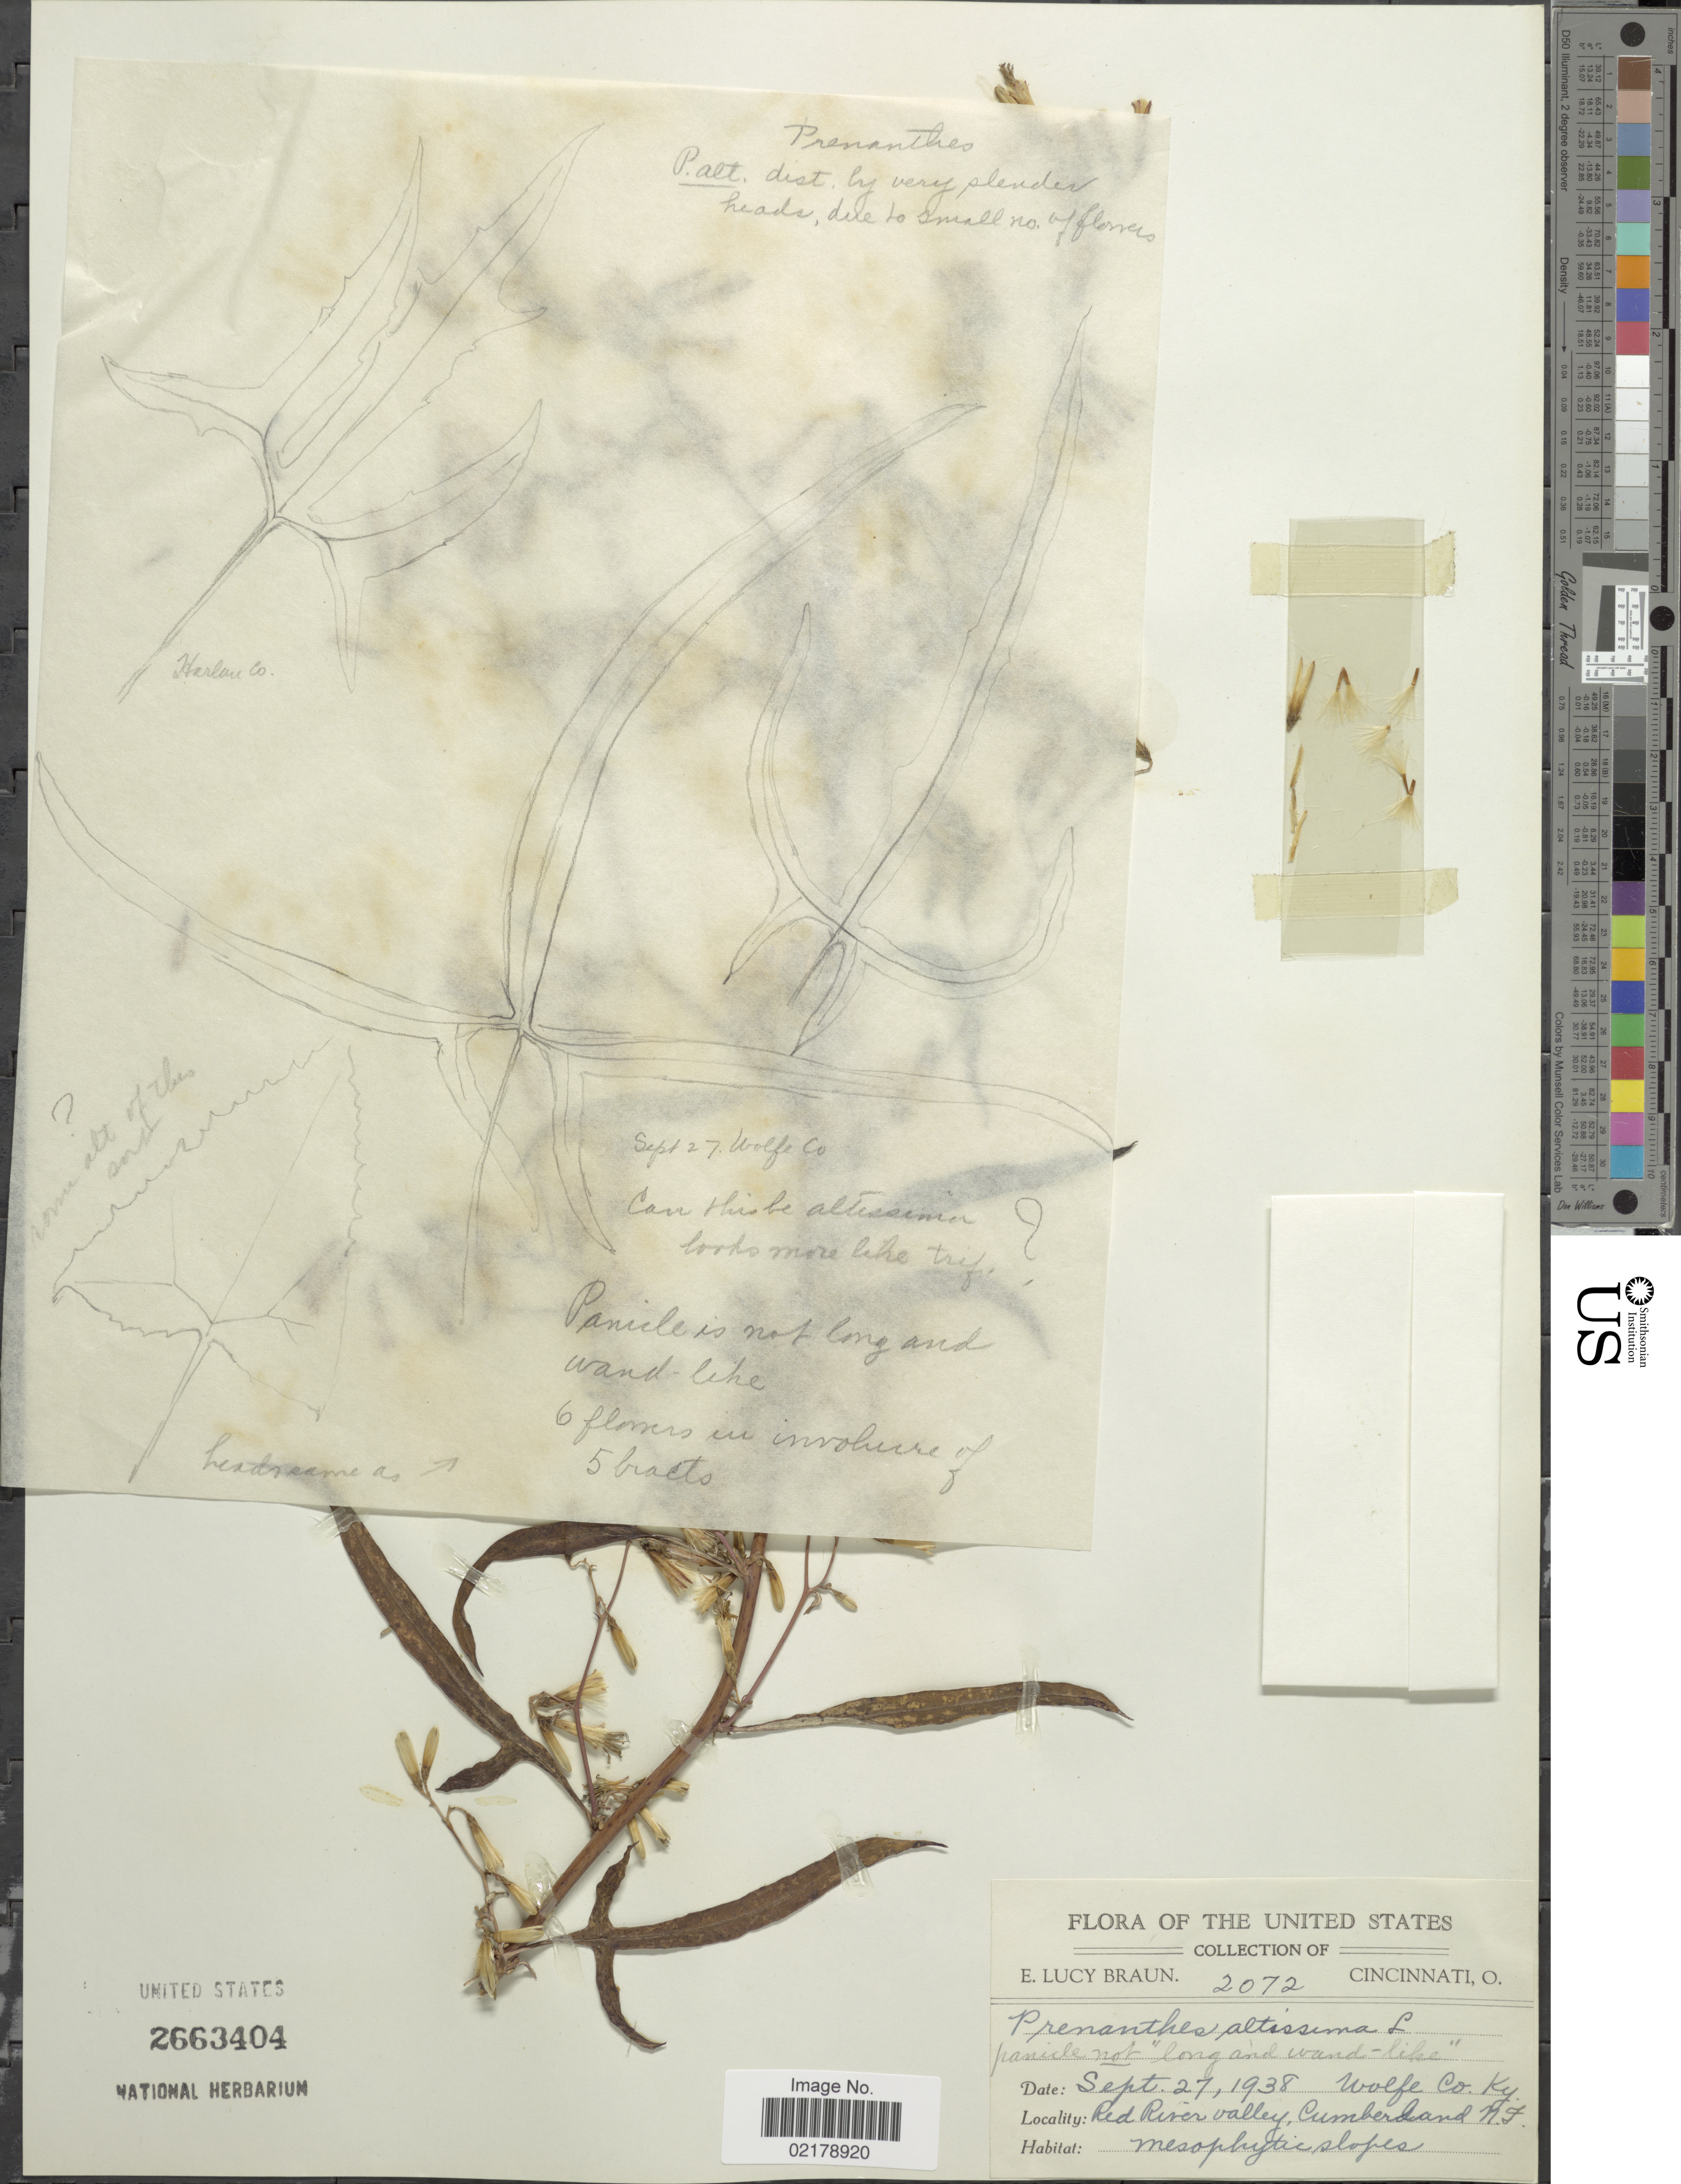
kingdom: Plantae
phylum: Tracheophyta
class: Magnoliopsida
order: Asterales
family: Asteraceae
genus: Nabalus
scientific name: Nabalus altissimus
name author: (L.) Hook.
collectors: E. L. Braun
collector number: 2072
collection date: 1938-09-27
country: United States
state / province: Kentucky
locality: Wolfe Co. KY. Red river Valley, Cumberland N.F.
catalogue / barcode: US 2663404